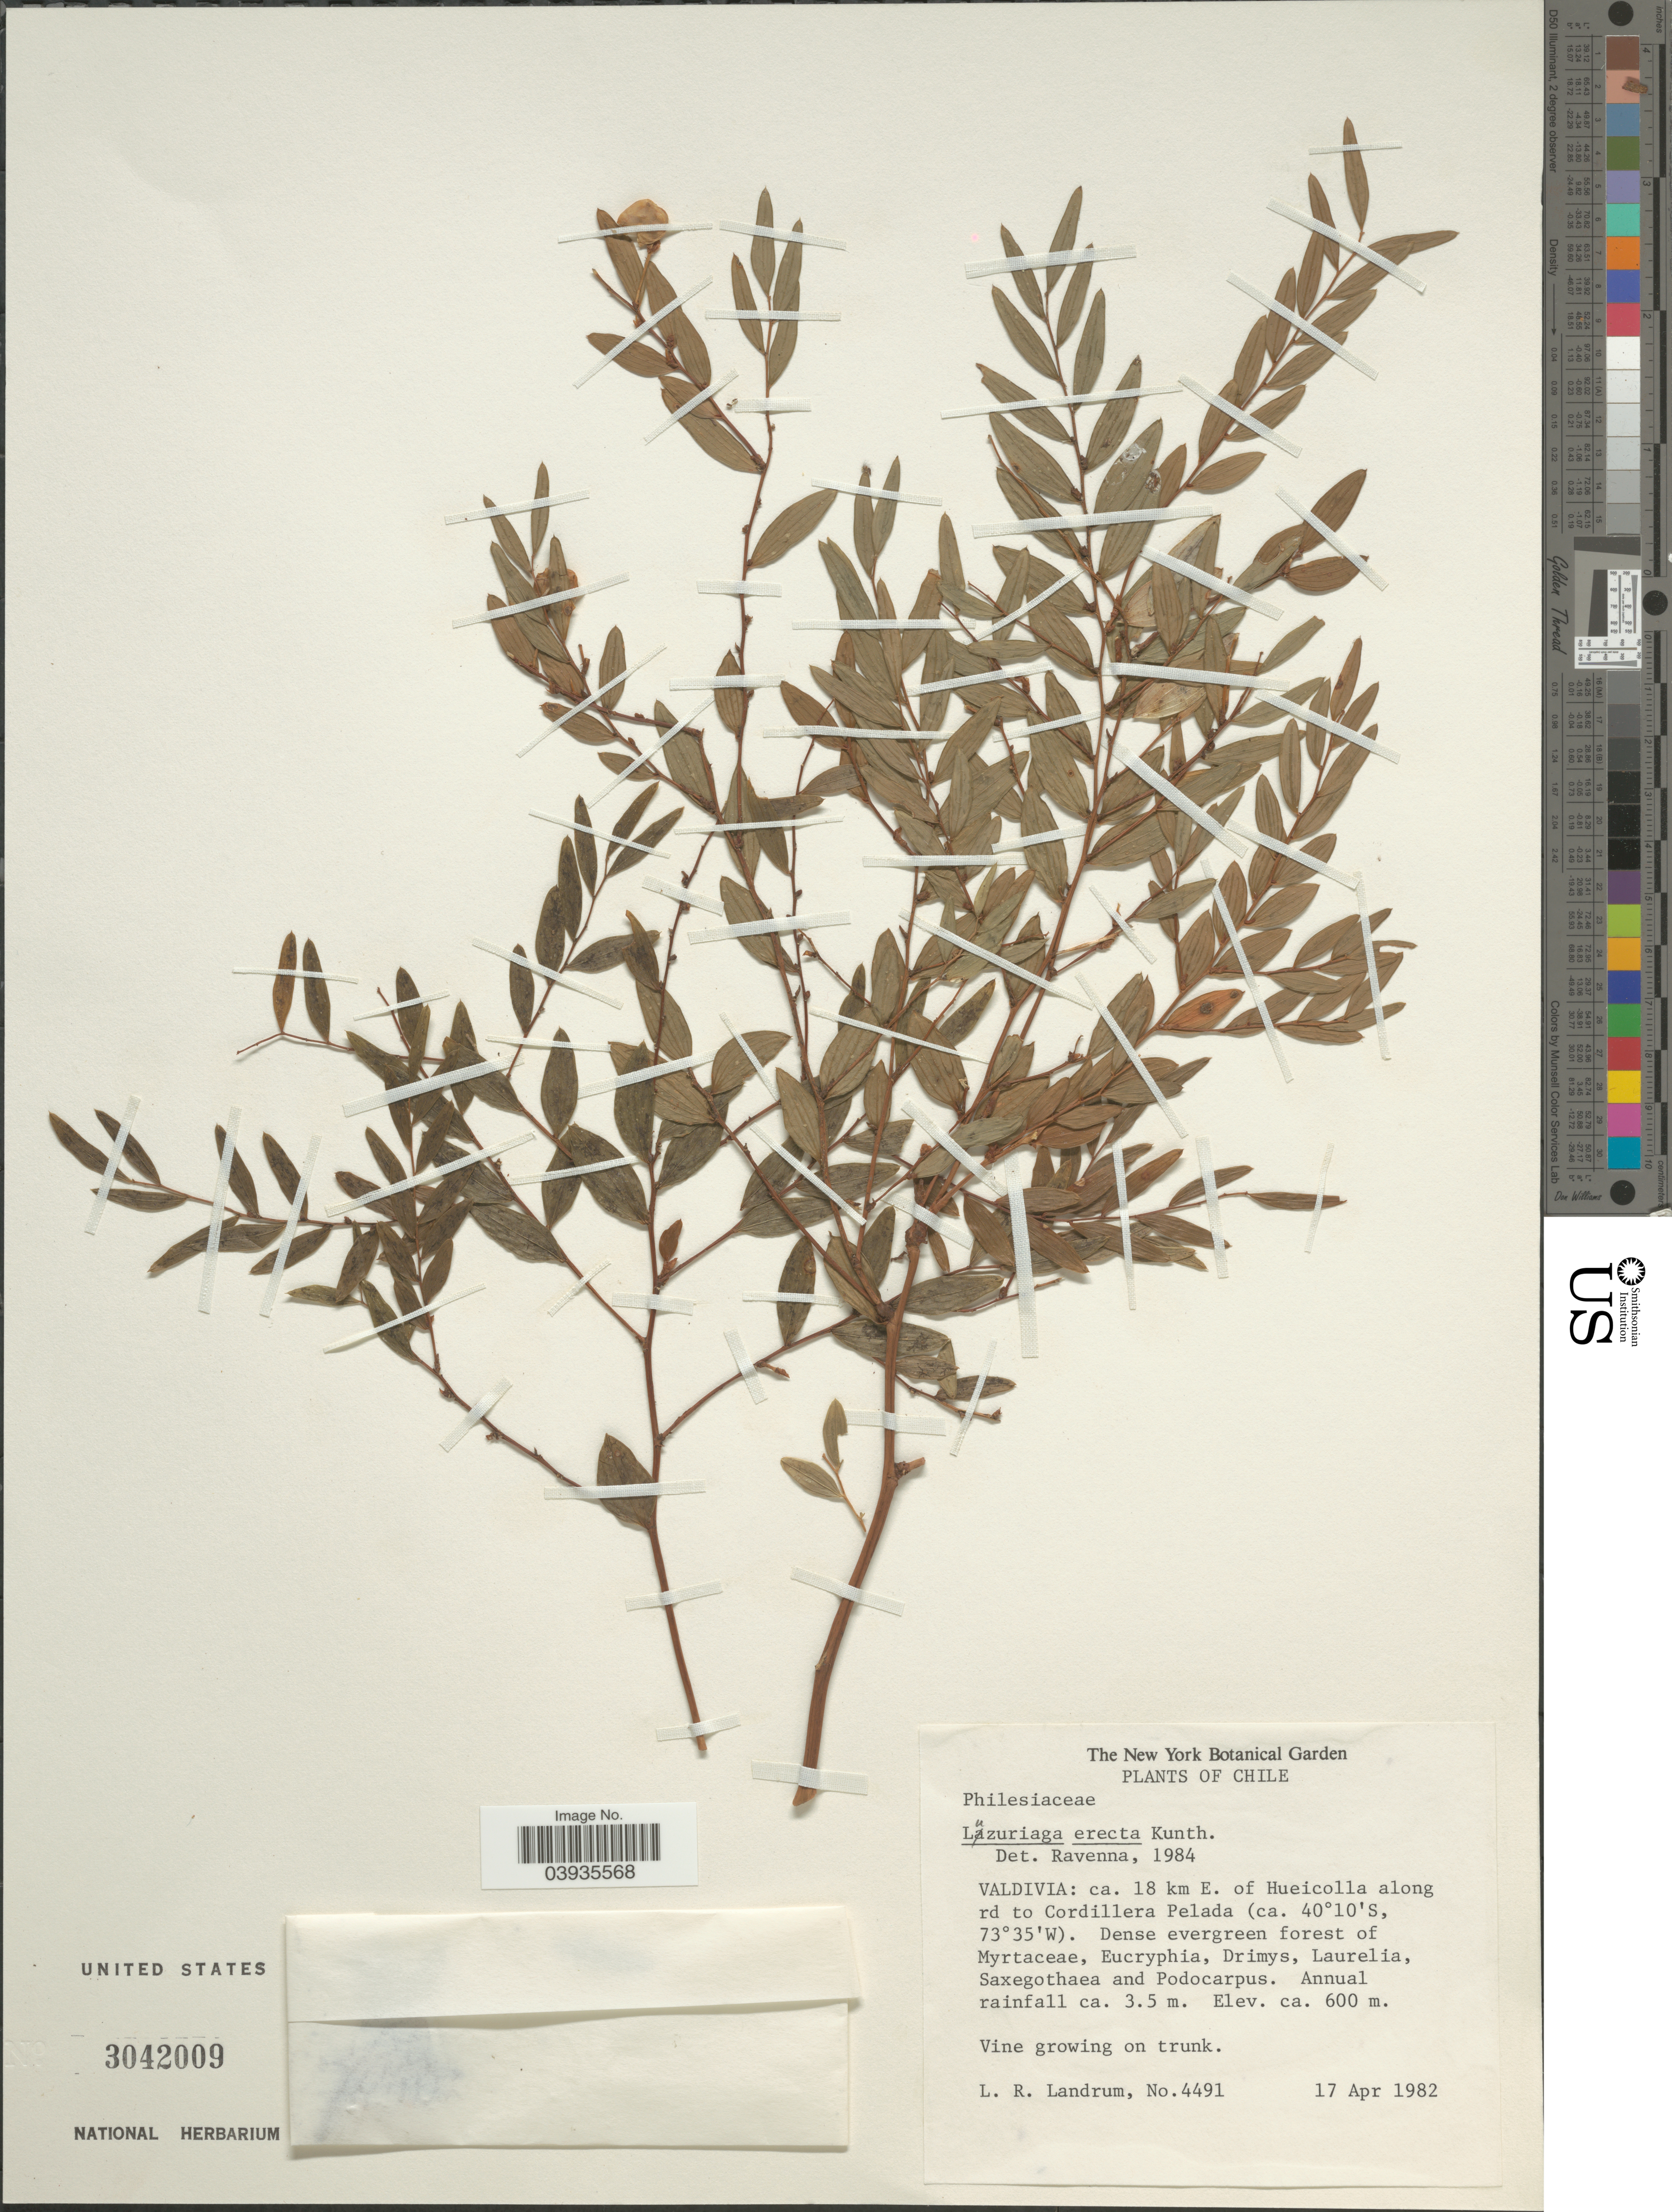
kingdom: Plantae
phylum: Tracheophyta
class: Liliopsida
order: Liliales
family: Alstroemeriaceae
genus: Luzuriaga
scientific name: Luzuriaga erecta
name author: Kunth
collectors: L. R. Landrum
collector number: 4491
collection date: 1982-04-17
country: Chile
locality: Valdivia: ca. 18 km E. of Hueicolla along rd to Cordillera Pelada.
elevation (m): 600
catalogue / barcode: US 3042009